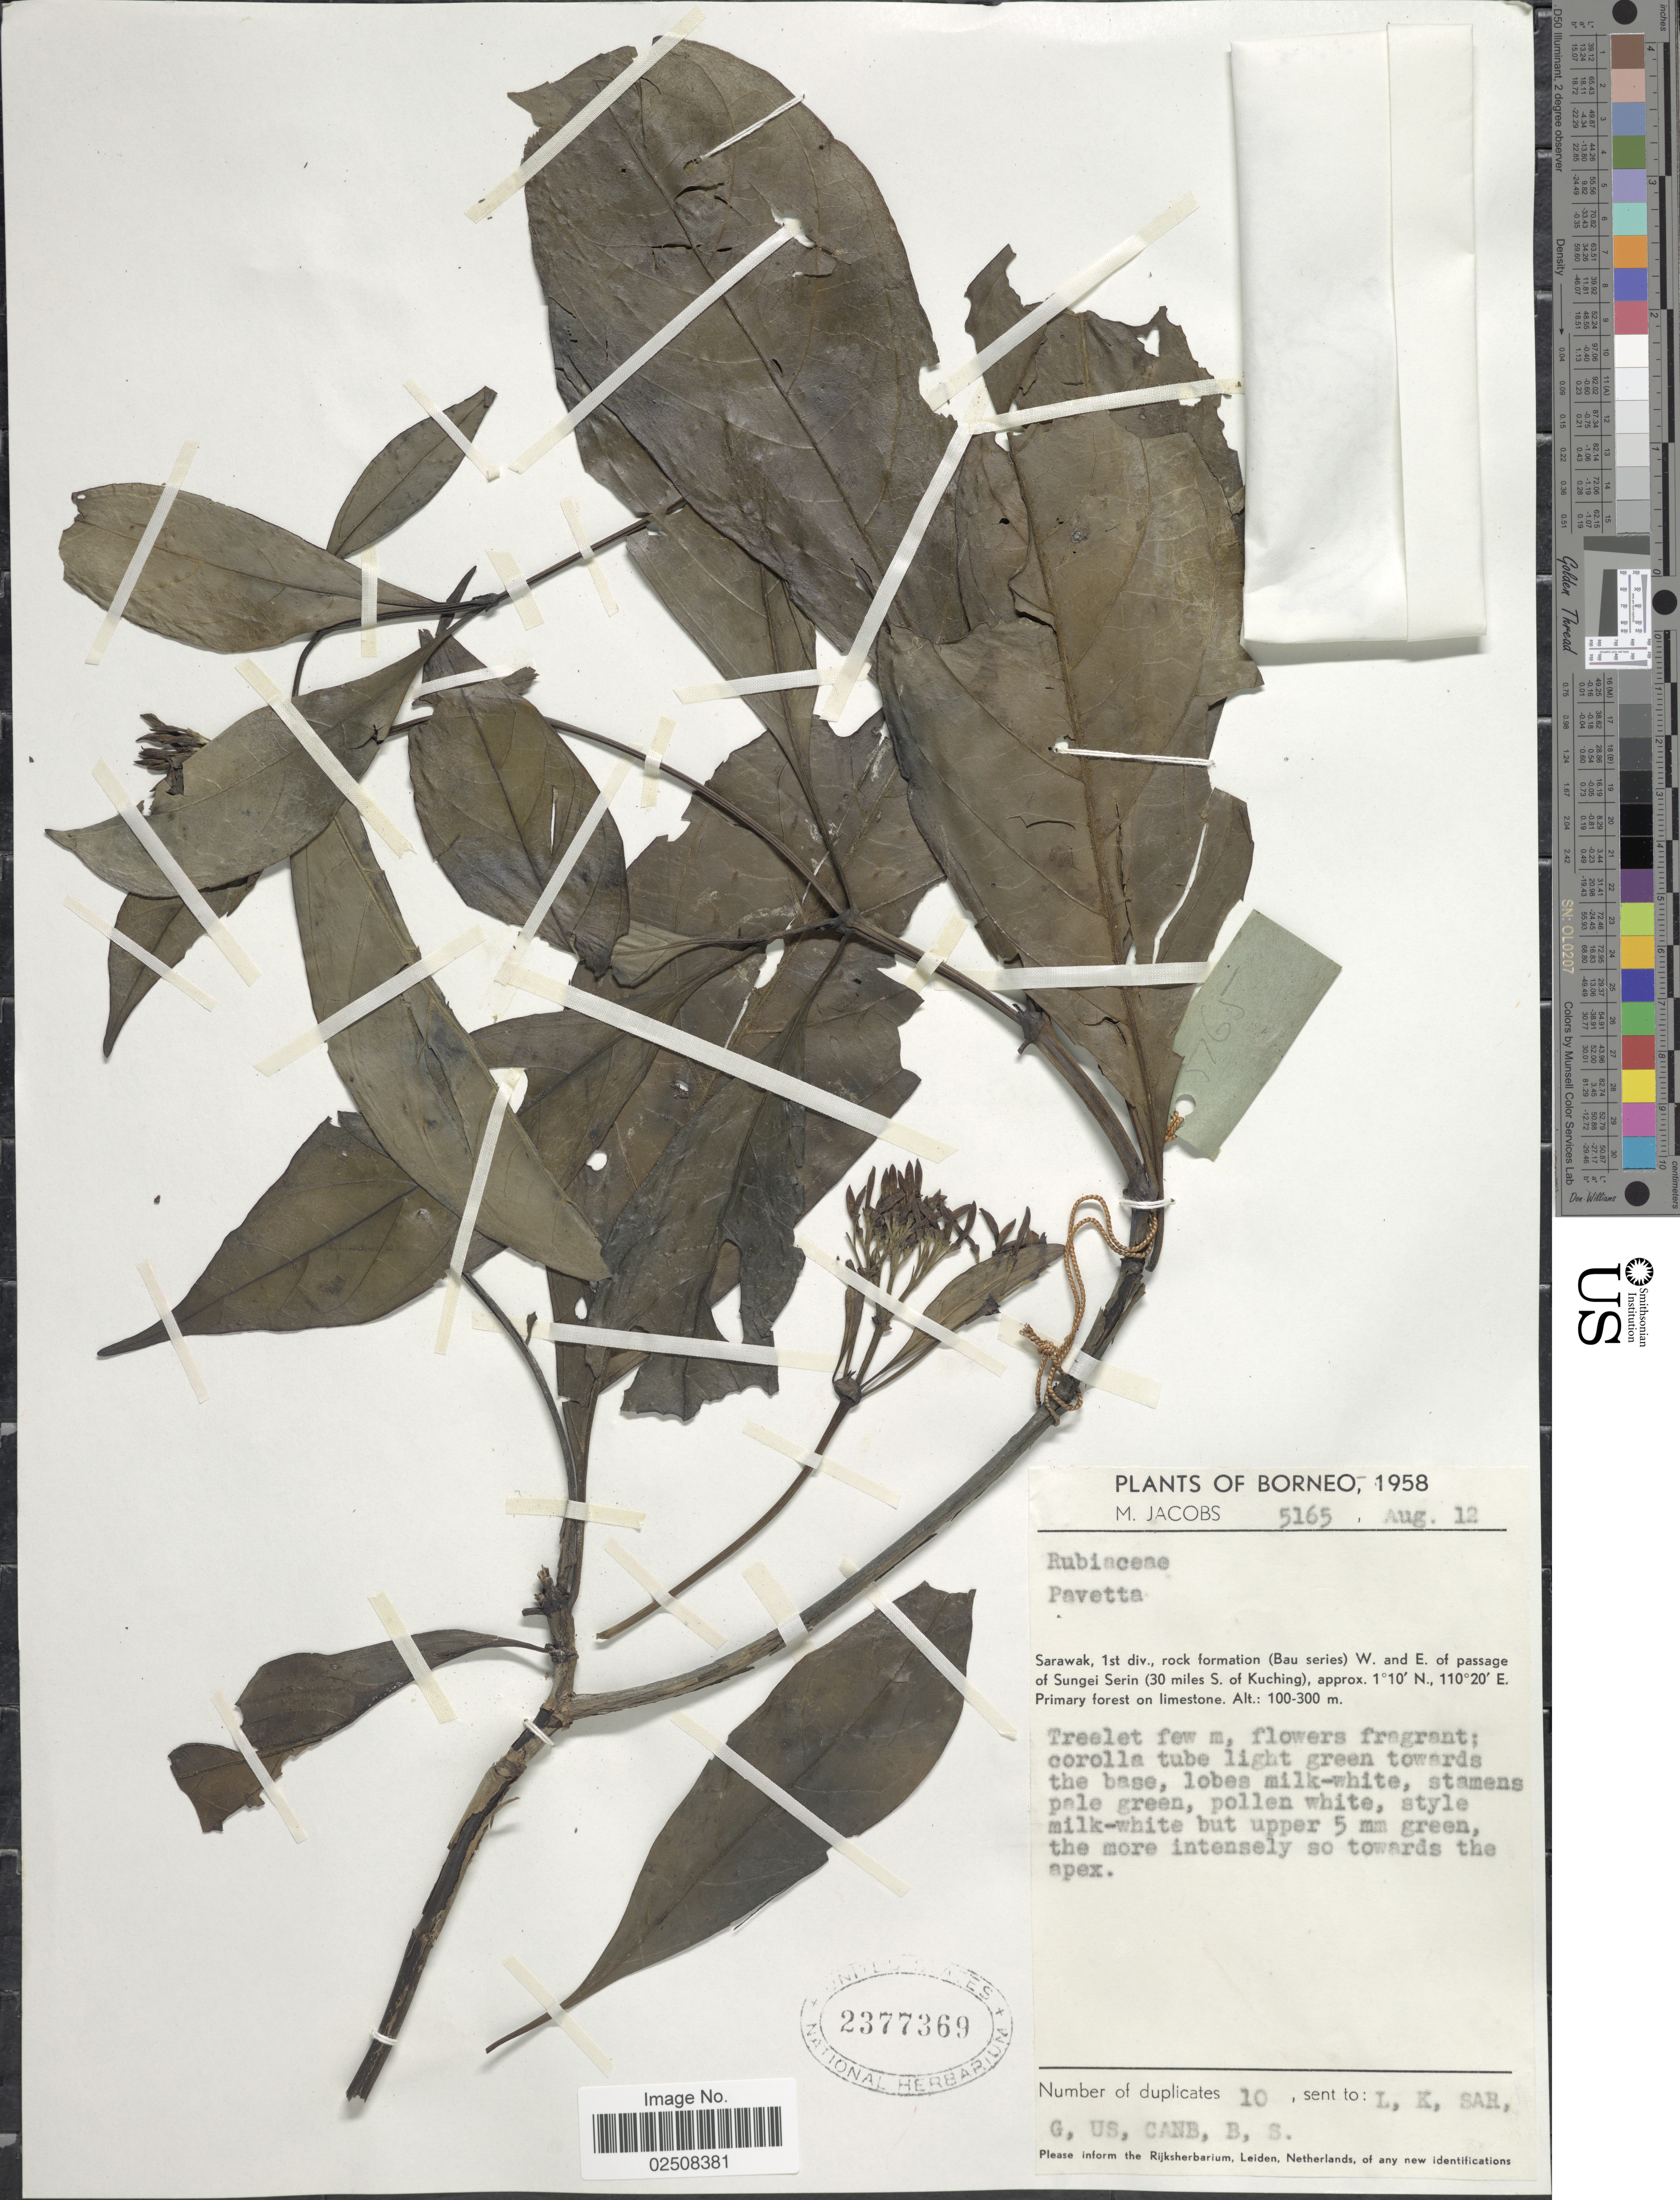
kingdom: Plantae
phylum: Tracheophyta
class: Magnoliopsida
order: Gentianales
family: Rubiaceae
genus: Pavetta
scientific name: Pavetta sp.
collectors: M. Jacobs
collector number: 5165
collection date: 1958-08-12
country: Malaysia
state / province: Sarawak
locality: Borneo, 1st div., rock formation (bau series) W and E. of passage of Sungei Serin (30 miles S of Kuching). Primary forest on limestone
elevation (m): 100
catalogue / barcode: US 2377369